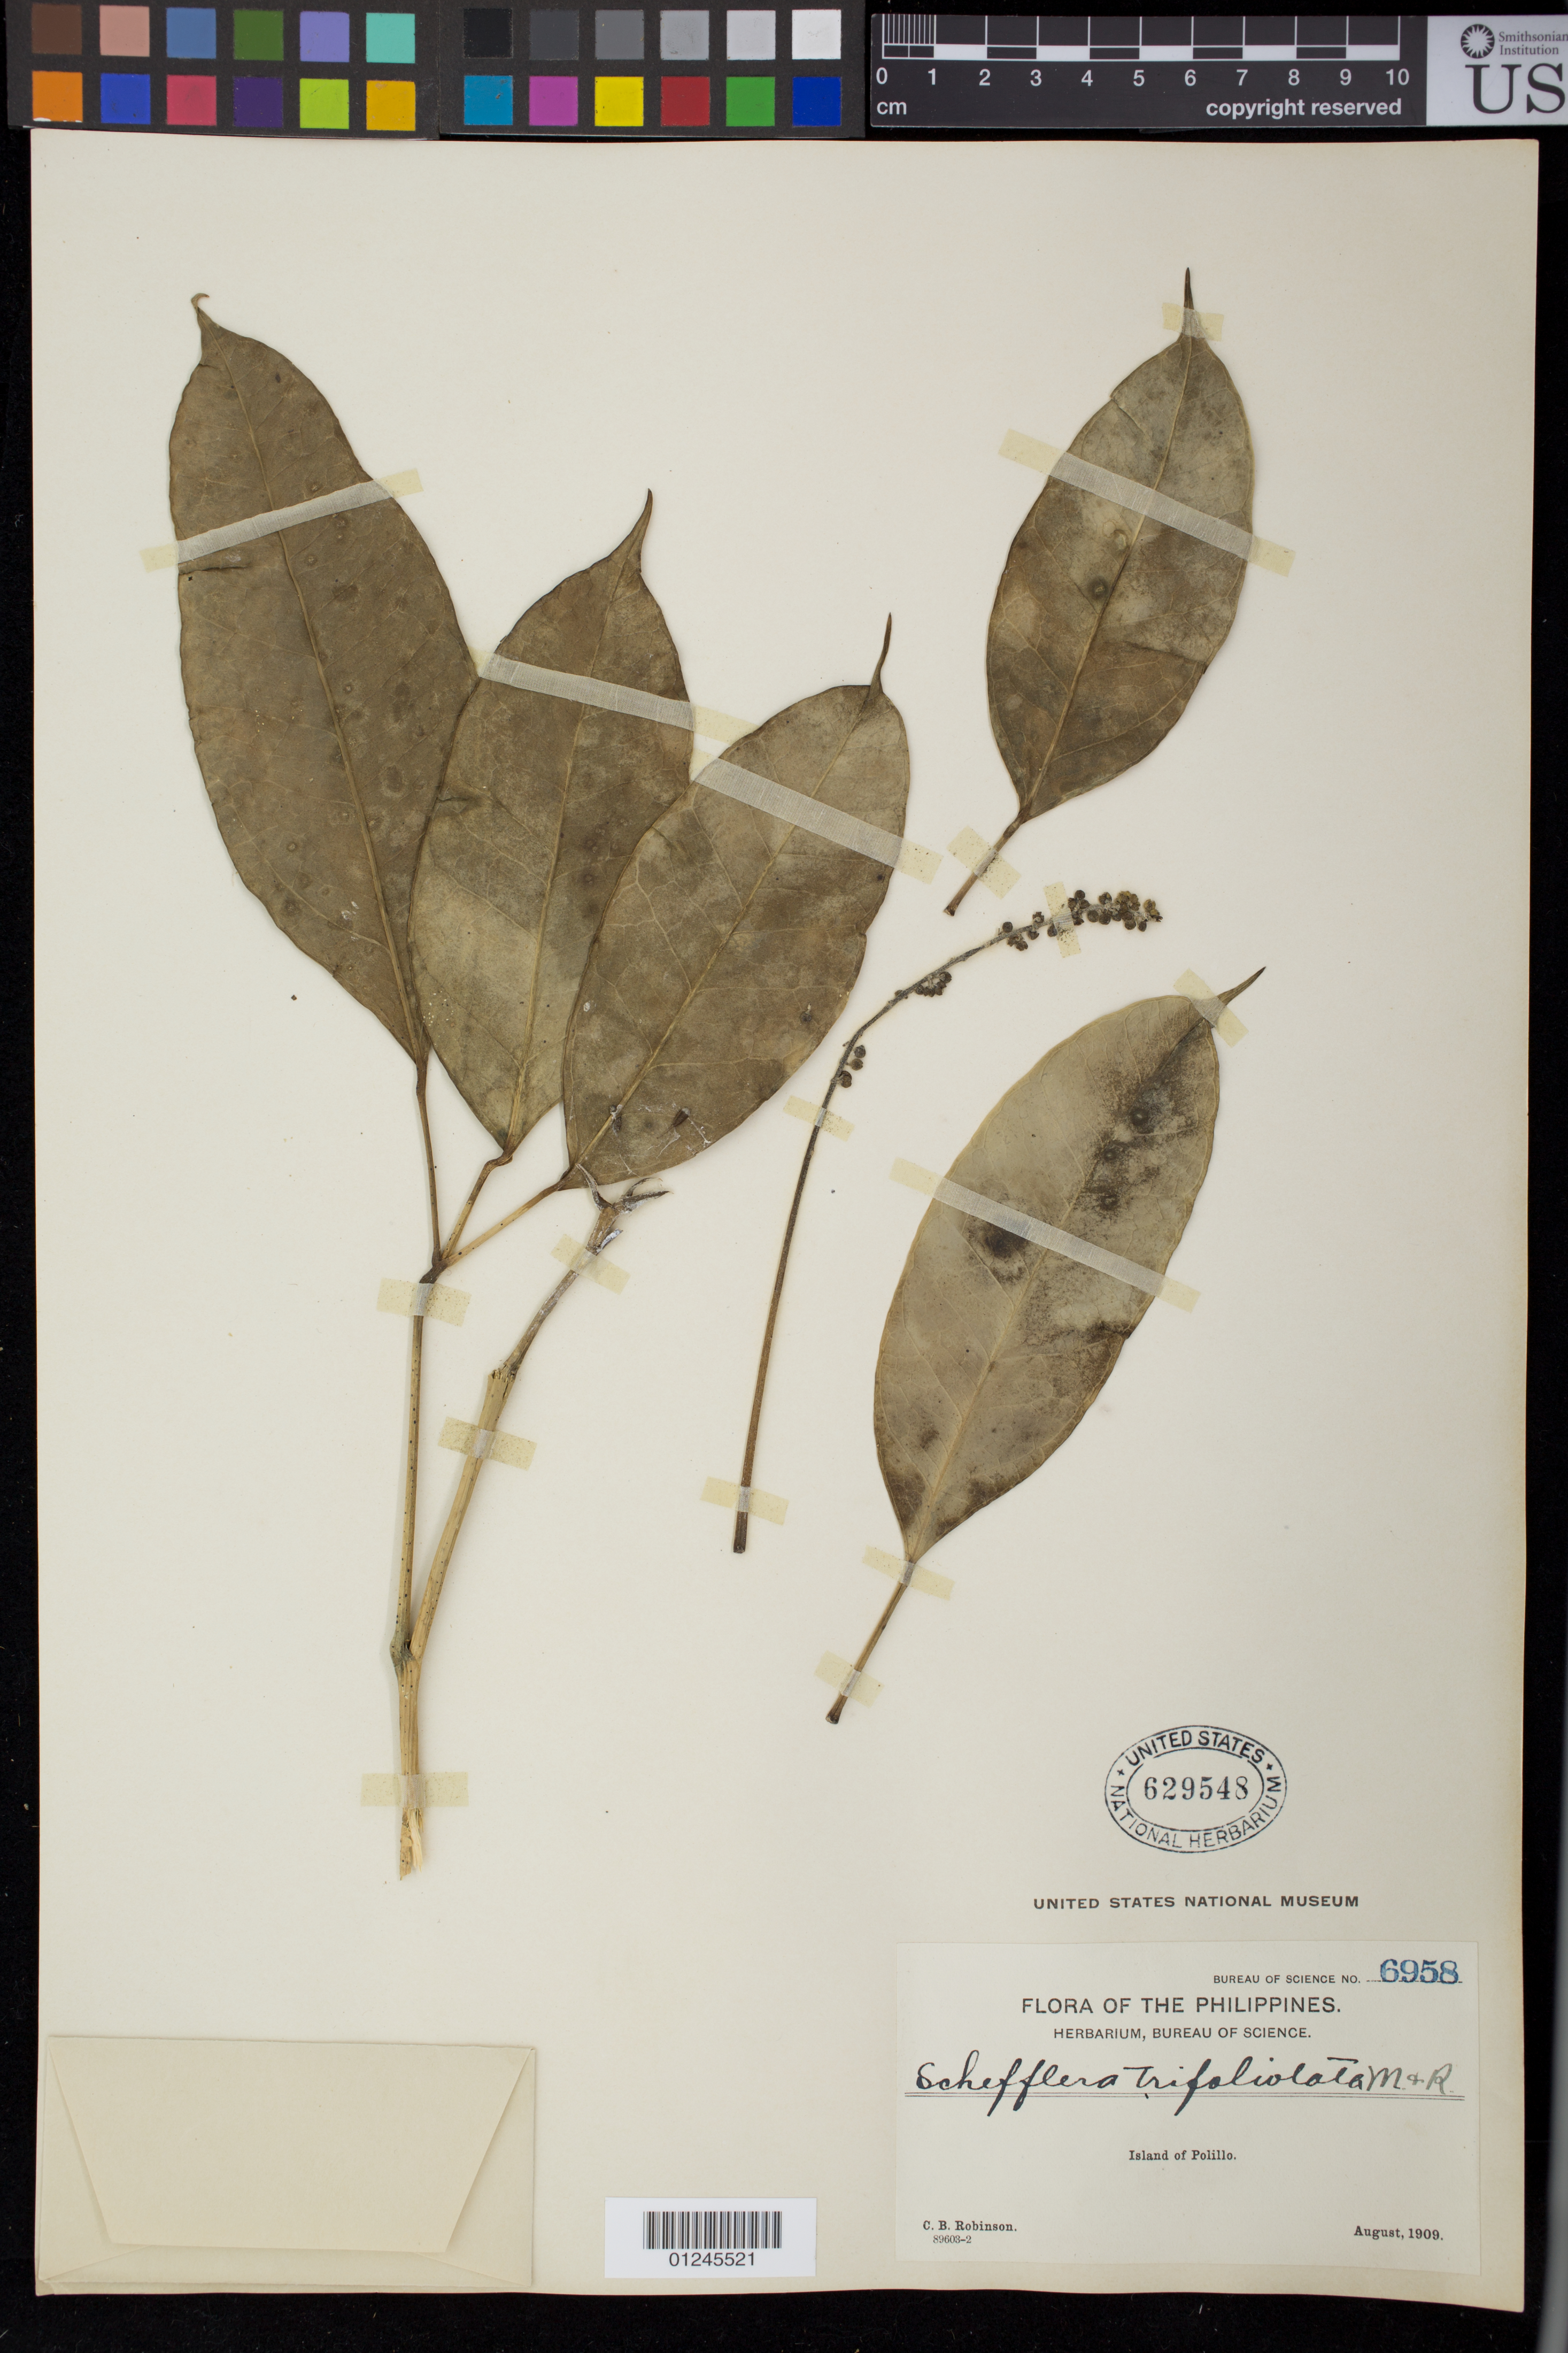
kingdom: Plantae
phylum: Tracheophyta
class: Magnoliopsida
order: Apiales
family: Araliaceae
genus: Schefflera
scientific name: Schefflera trifoliata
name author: Merr. & Rolfe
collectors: C. Robinson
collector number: Bur. Sci. 6958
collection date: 1909-08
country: Philippines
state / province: Calabarzon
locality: Island of Polillo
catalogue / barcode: US 629548